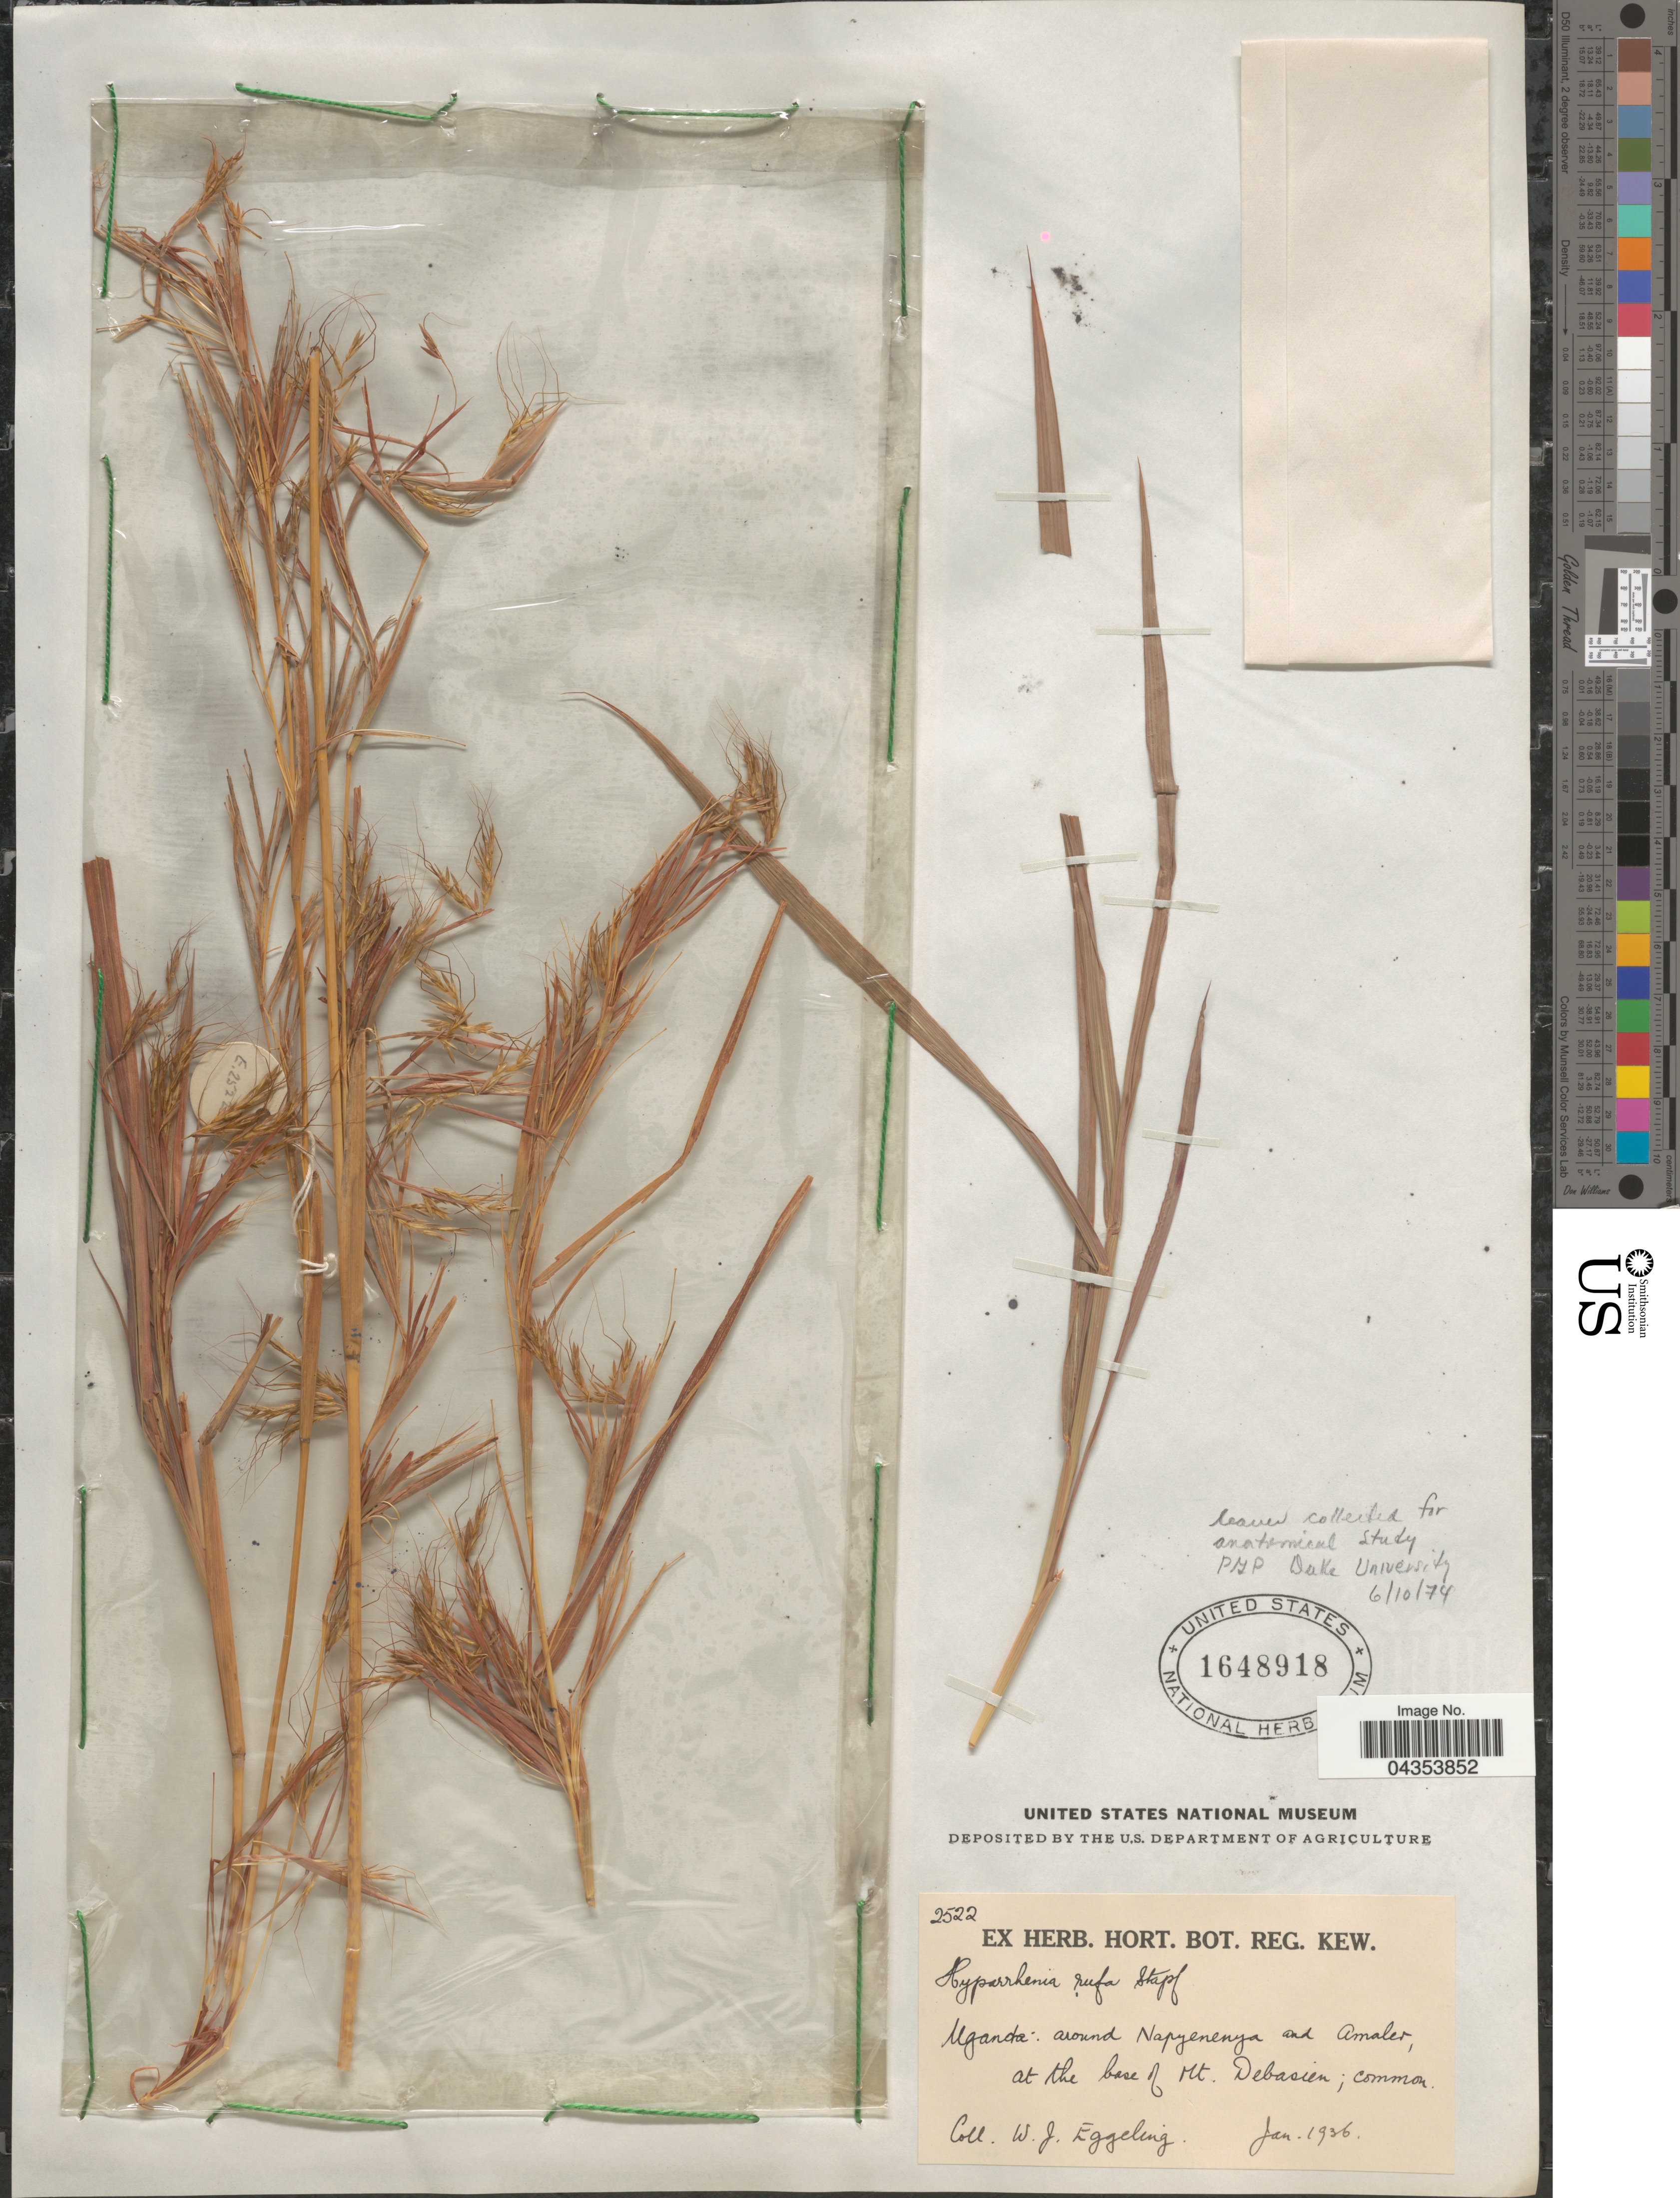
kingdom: Plantae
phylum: Tracheophyta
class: Liliopsida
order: Poales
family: Poaceae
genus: Hyparrhenia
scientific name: Hyparrhenia rufa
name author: (Nees) Stapf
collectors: W. Eggeling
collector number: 2522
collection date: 1936-01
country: Uganda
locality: Around Napyenenya and Amaled, at the base of Mt. Debasien.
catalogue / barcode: US 1648918